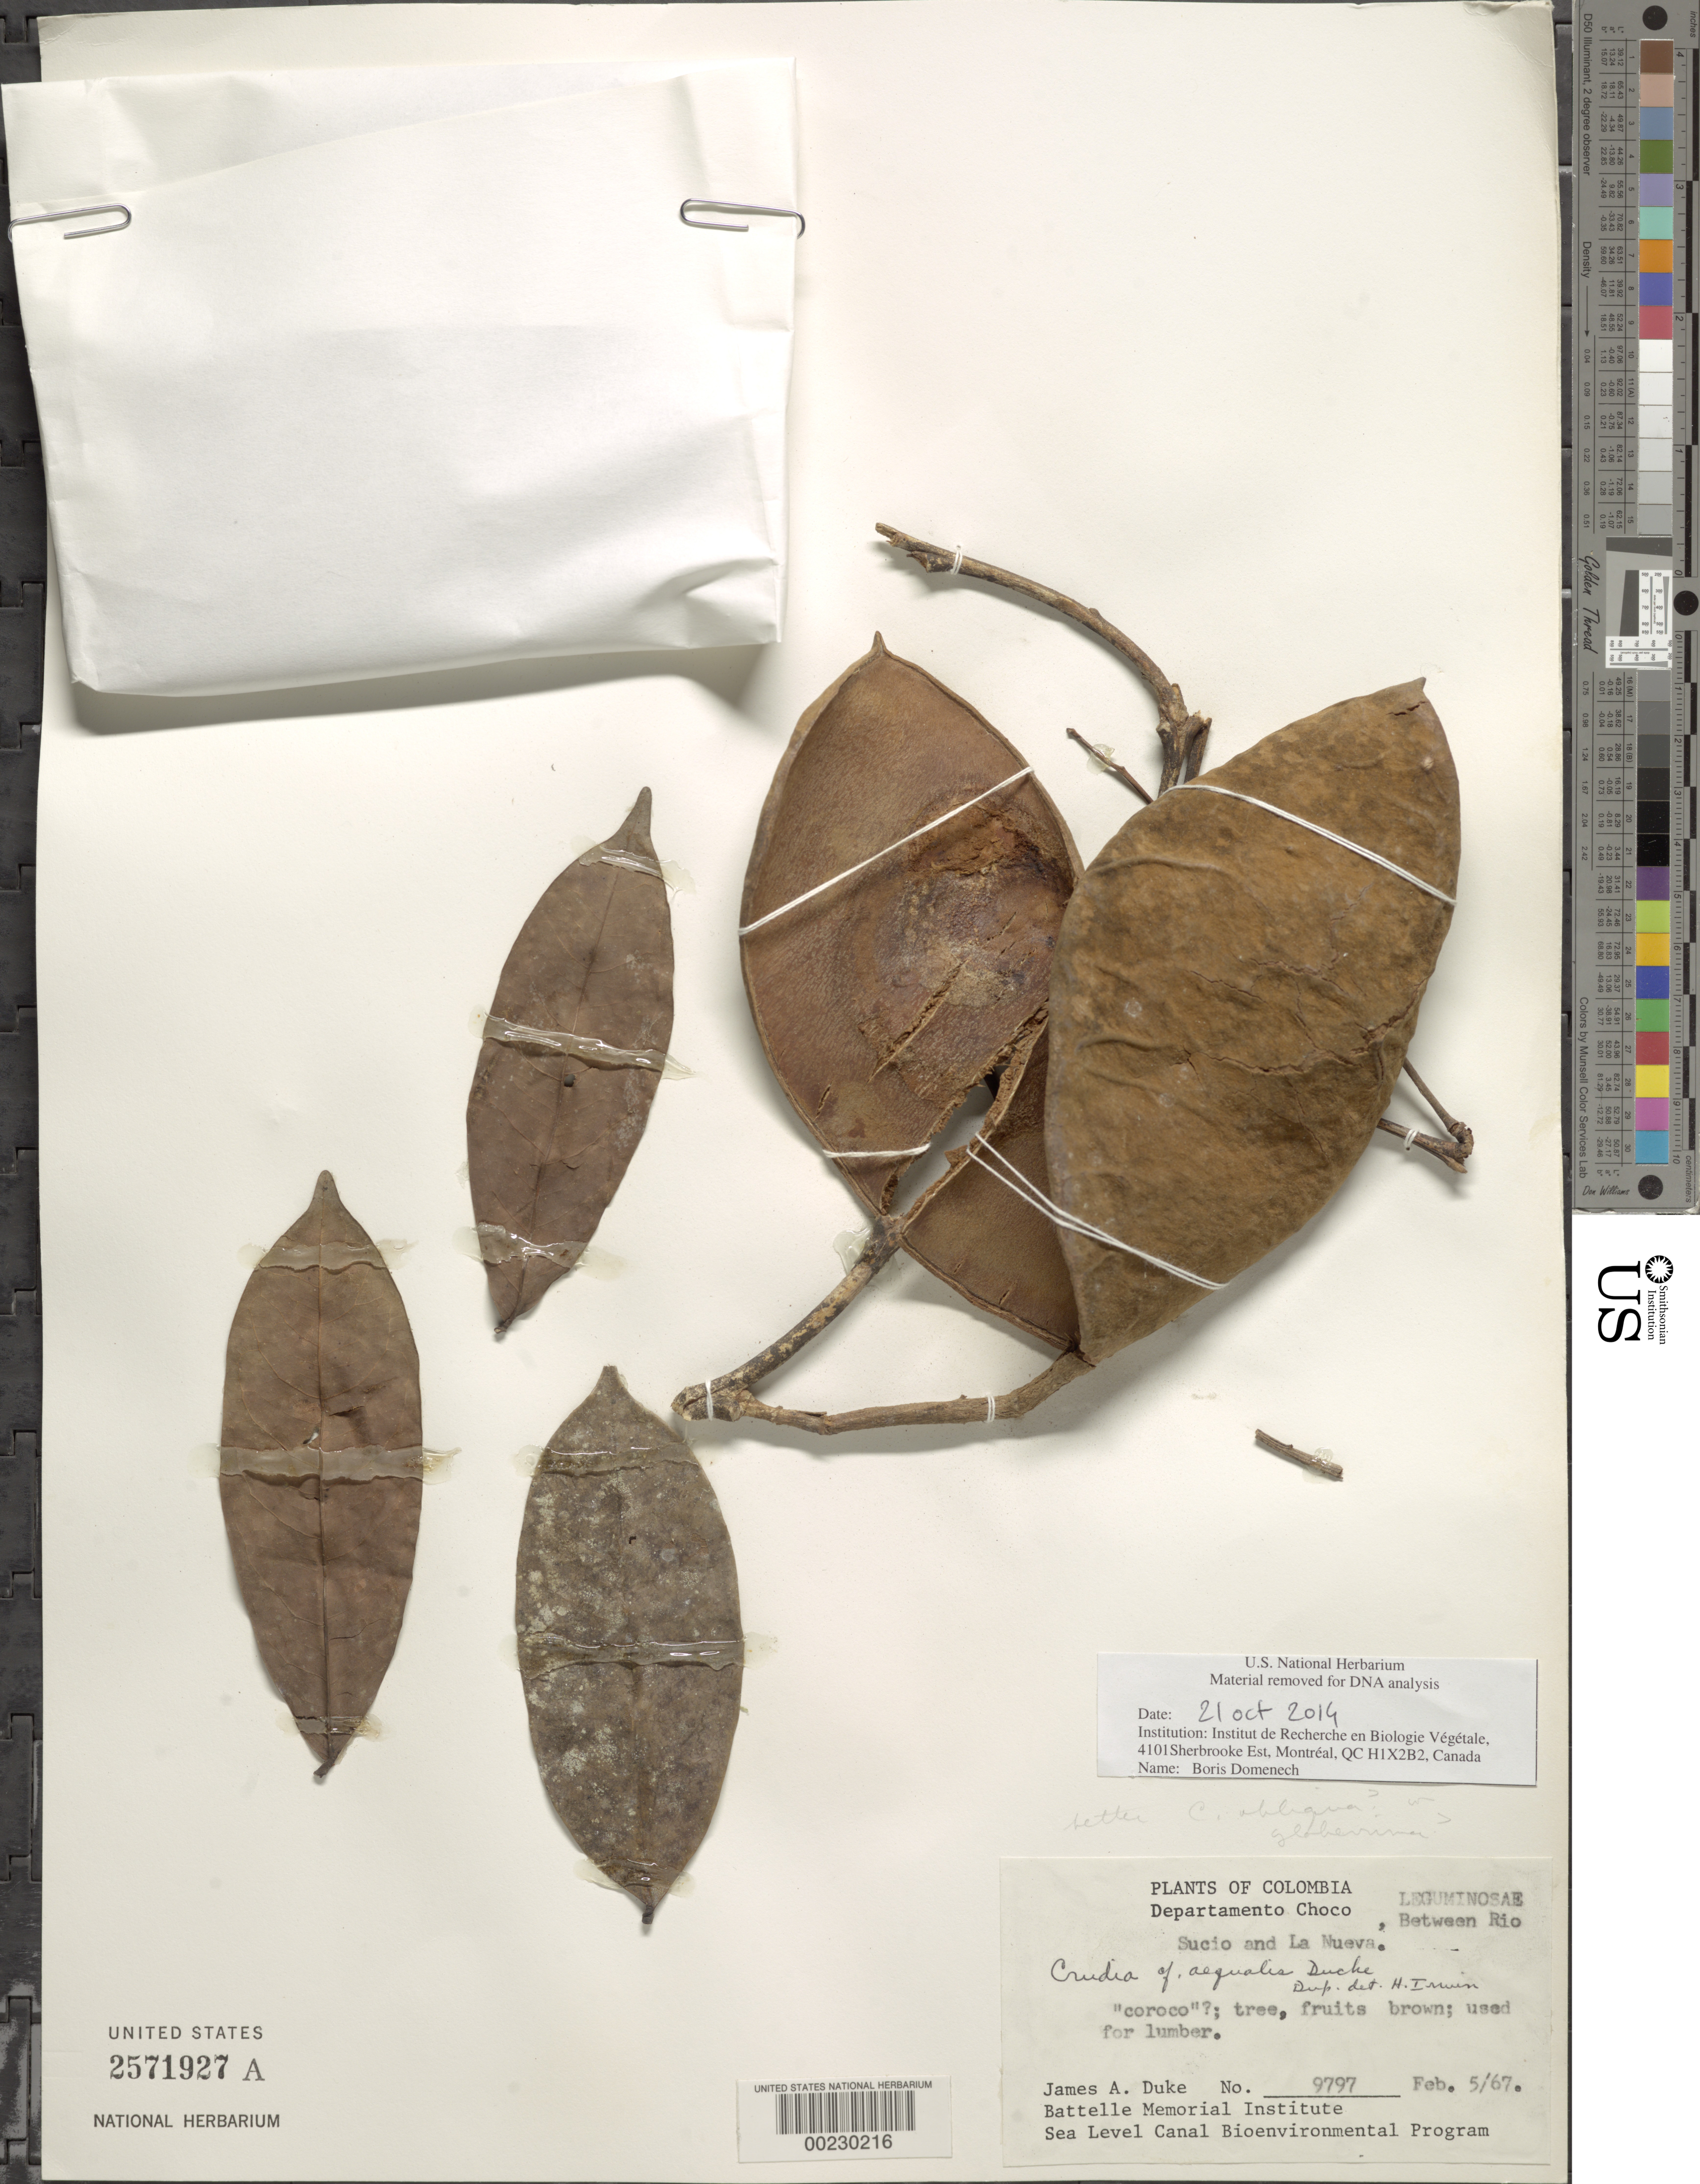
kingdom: Plantae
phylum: Tracheophyta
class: Magnoliopsida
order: Fabales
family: Fabaceae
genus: Crudia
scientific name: Crudia aequalis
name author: Ducke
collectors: J. A. Duke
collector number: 9797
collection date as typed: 05 Feb 1967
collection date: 1967-02-05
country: Colombia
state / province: Chocó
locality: Between Rio Sucio and La Nueva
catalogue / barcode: US 2571927A